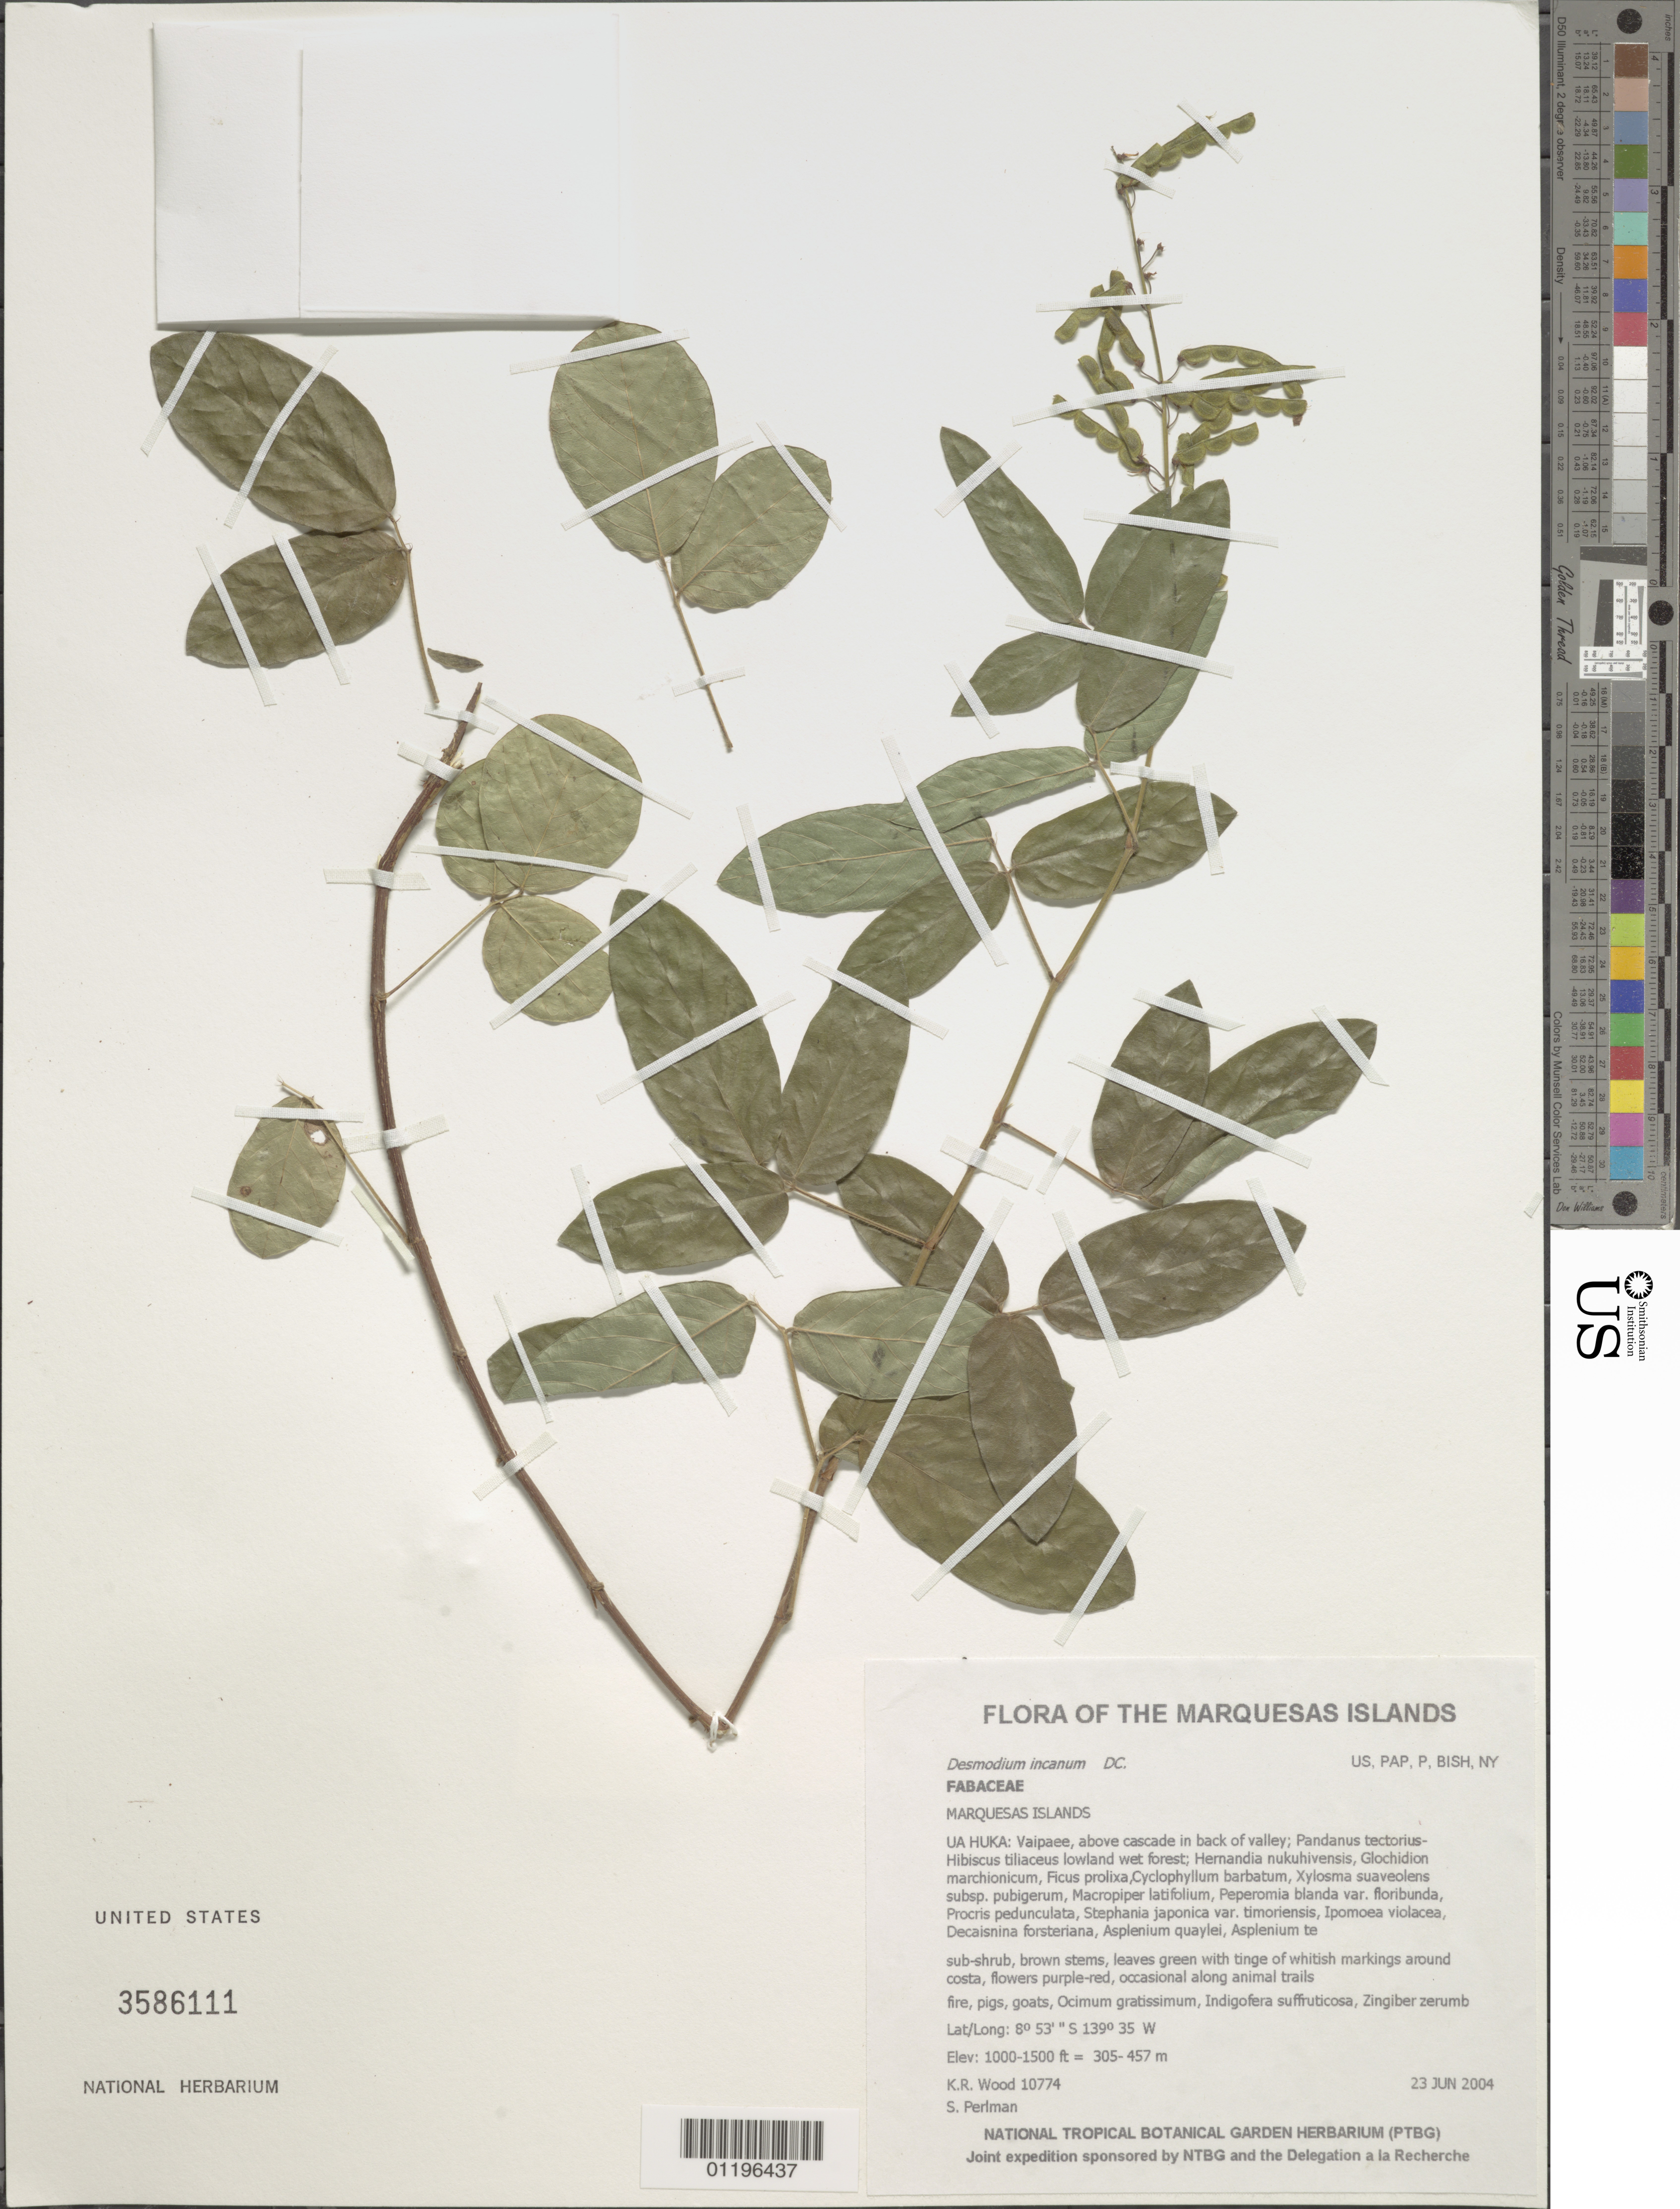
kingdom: Plantae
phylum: Tracheophyta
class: Magnoliopsida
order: Fabales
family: Fabaceae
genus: Desmodium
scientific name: Desmodium incanum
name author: (Sw.) DC.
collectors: K. R. Wood & S. P. Perlman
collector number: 10774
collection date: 2004-06-23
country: French Polynesia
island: Ua Huka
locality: Vaipaee, above cascade in back of valley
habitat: Pandanus tectorius - Hibiscus tiliaceus lowland wet forest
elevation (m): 305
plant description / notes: Fire, pigs, goats, Ocimum gratissimum, Indigofera suffruticosa, Zingiber zerumbet, Adenostemma viscosum, Elephantopus mollis, Ageratum conyzoides, Cyanthillium cinereum, Emilia sonchifolia var. javanica, Pseudelephantopus spicatus, Crotalaria retusa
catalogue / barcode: US 3586111